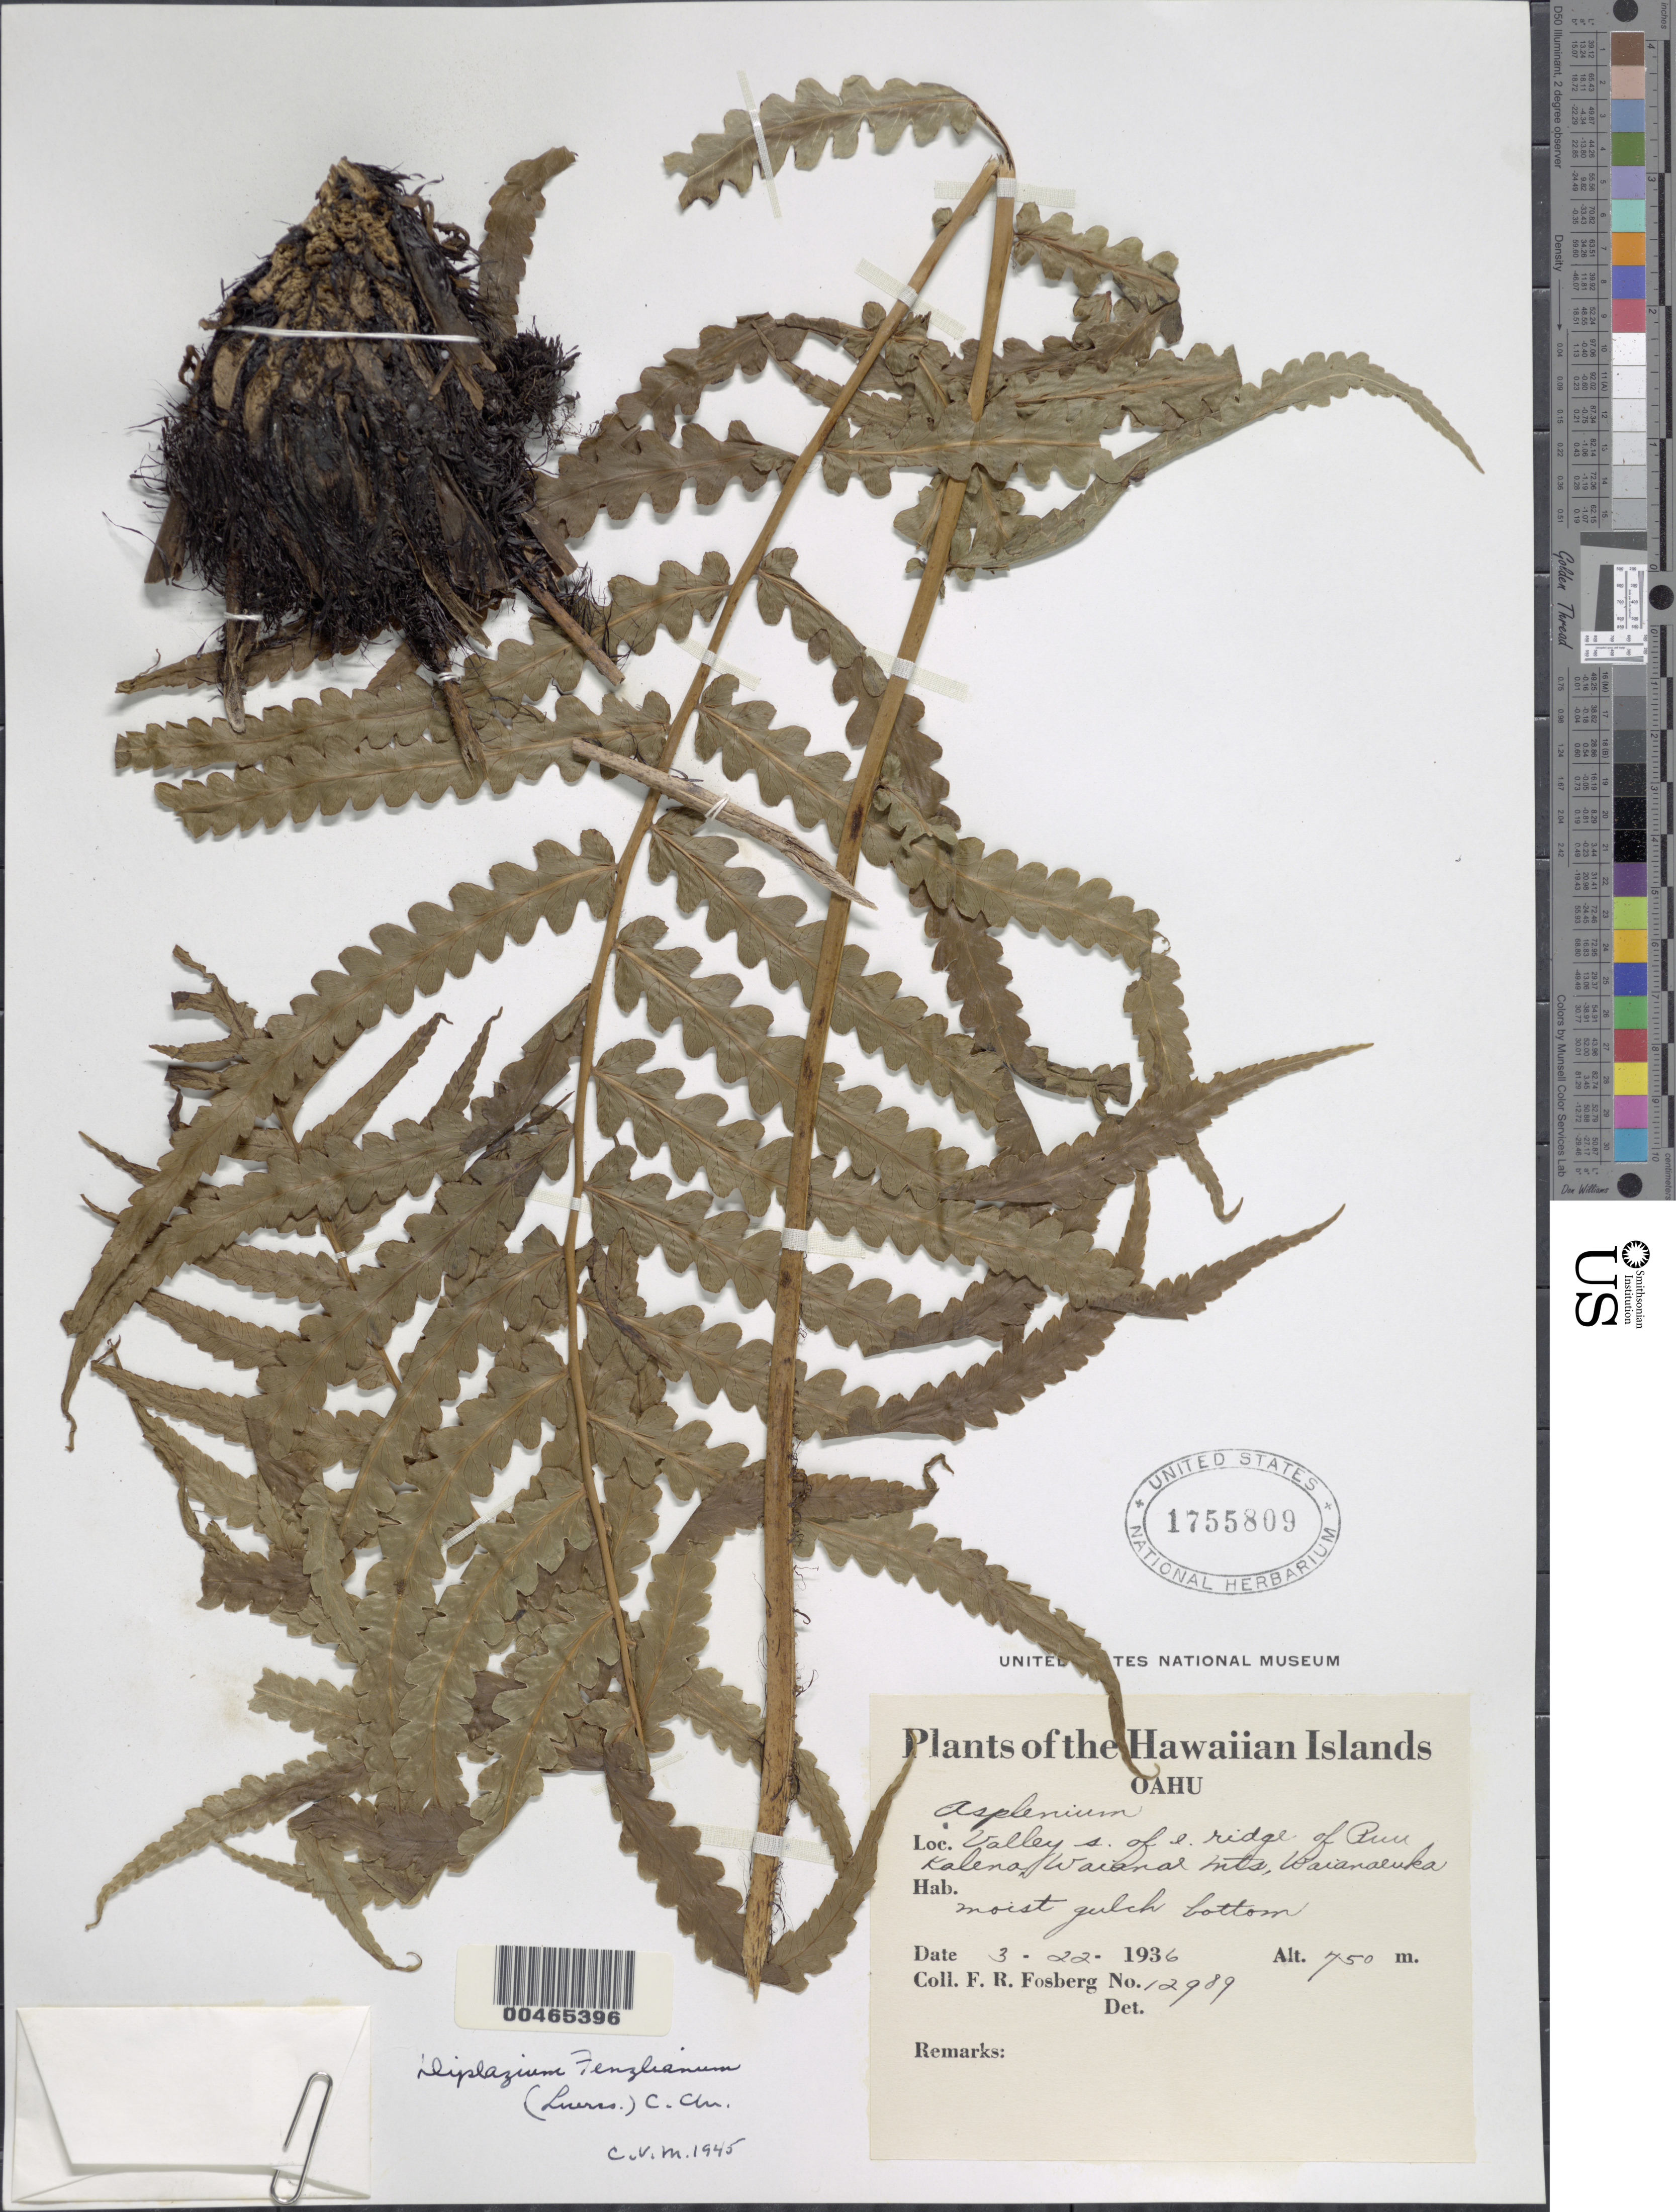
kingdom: Plantae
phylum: Tracheophyta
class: Polypodiopsida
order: Polypodiales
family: Athyriaceae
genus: Deparia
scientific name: Deparia fenzliana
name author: (Luerss.) M. Kato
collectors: F. R. Fosberg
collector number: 12989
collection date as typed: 22 Mar 1936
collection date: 1936-03-22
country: United States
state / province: Hawaii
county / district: Honolulu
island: Oahu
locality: Valley S of E ridge of Puu Kalena, Waianae Mountains, Waianaeuka, Oahu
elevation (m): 750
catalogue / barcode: US 1755809